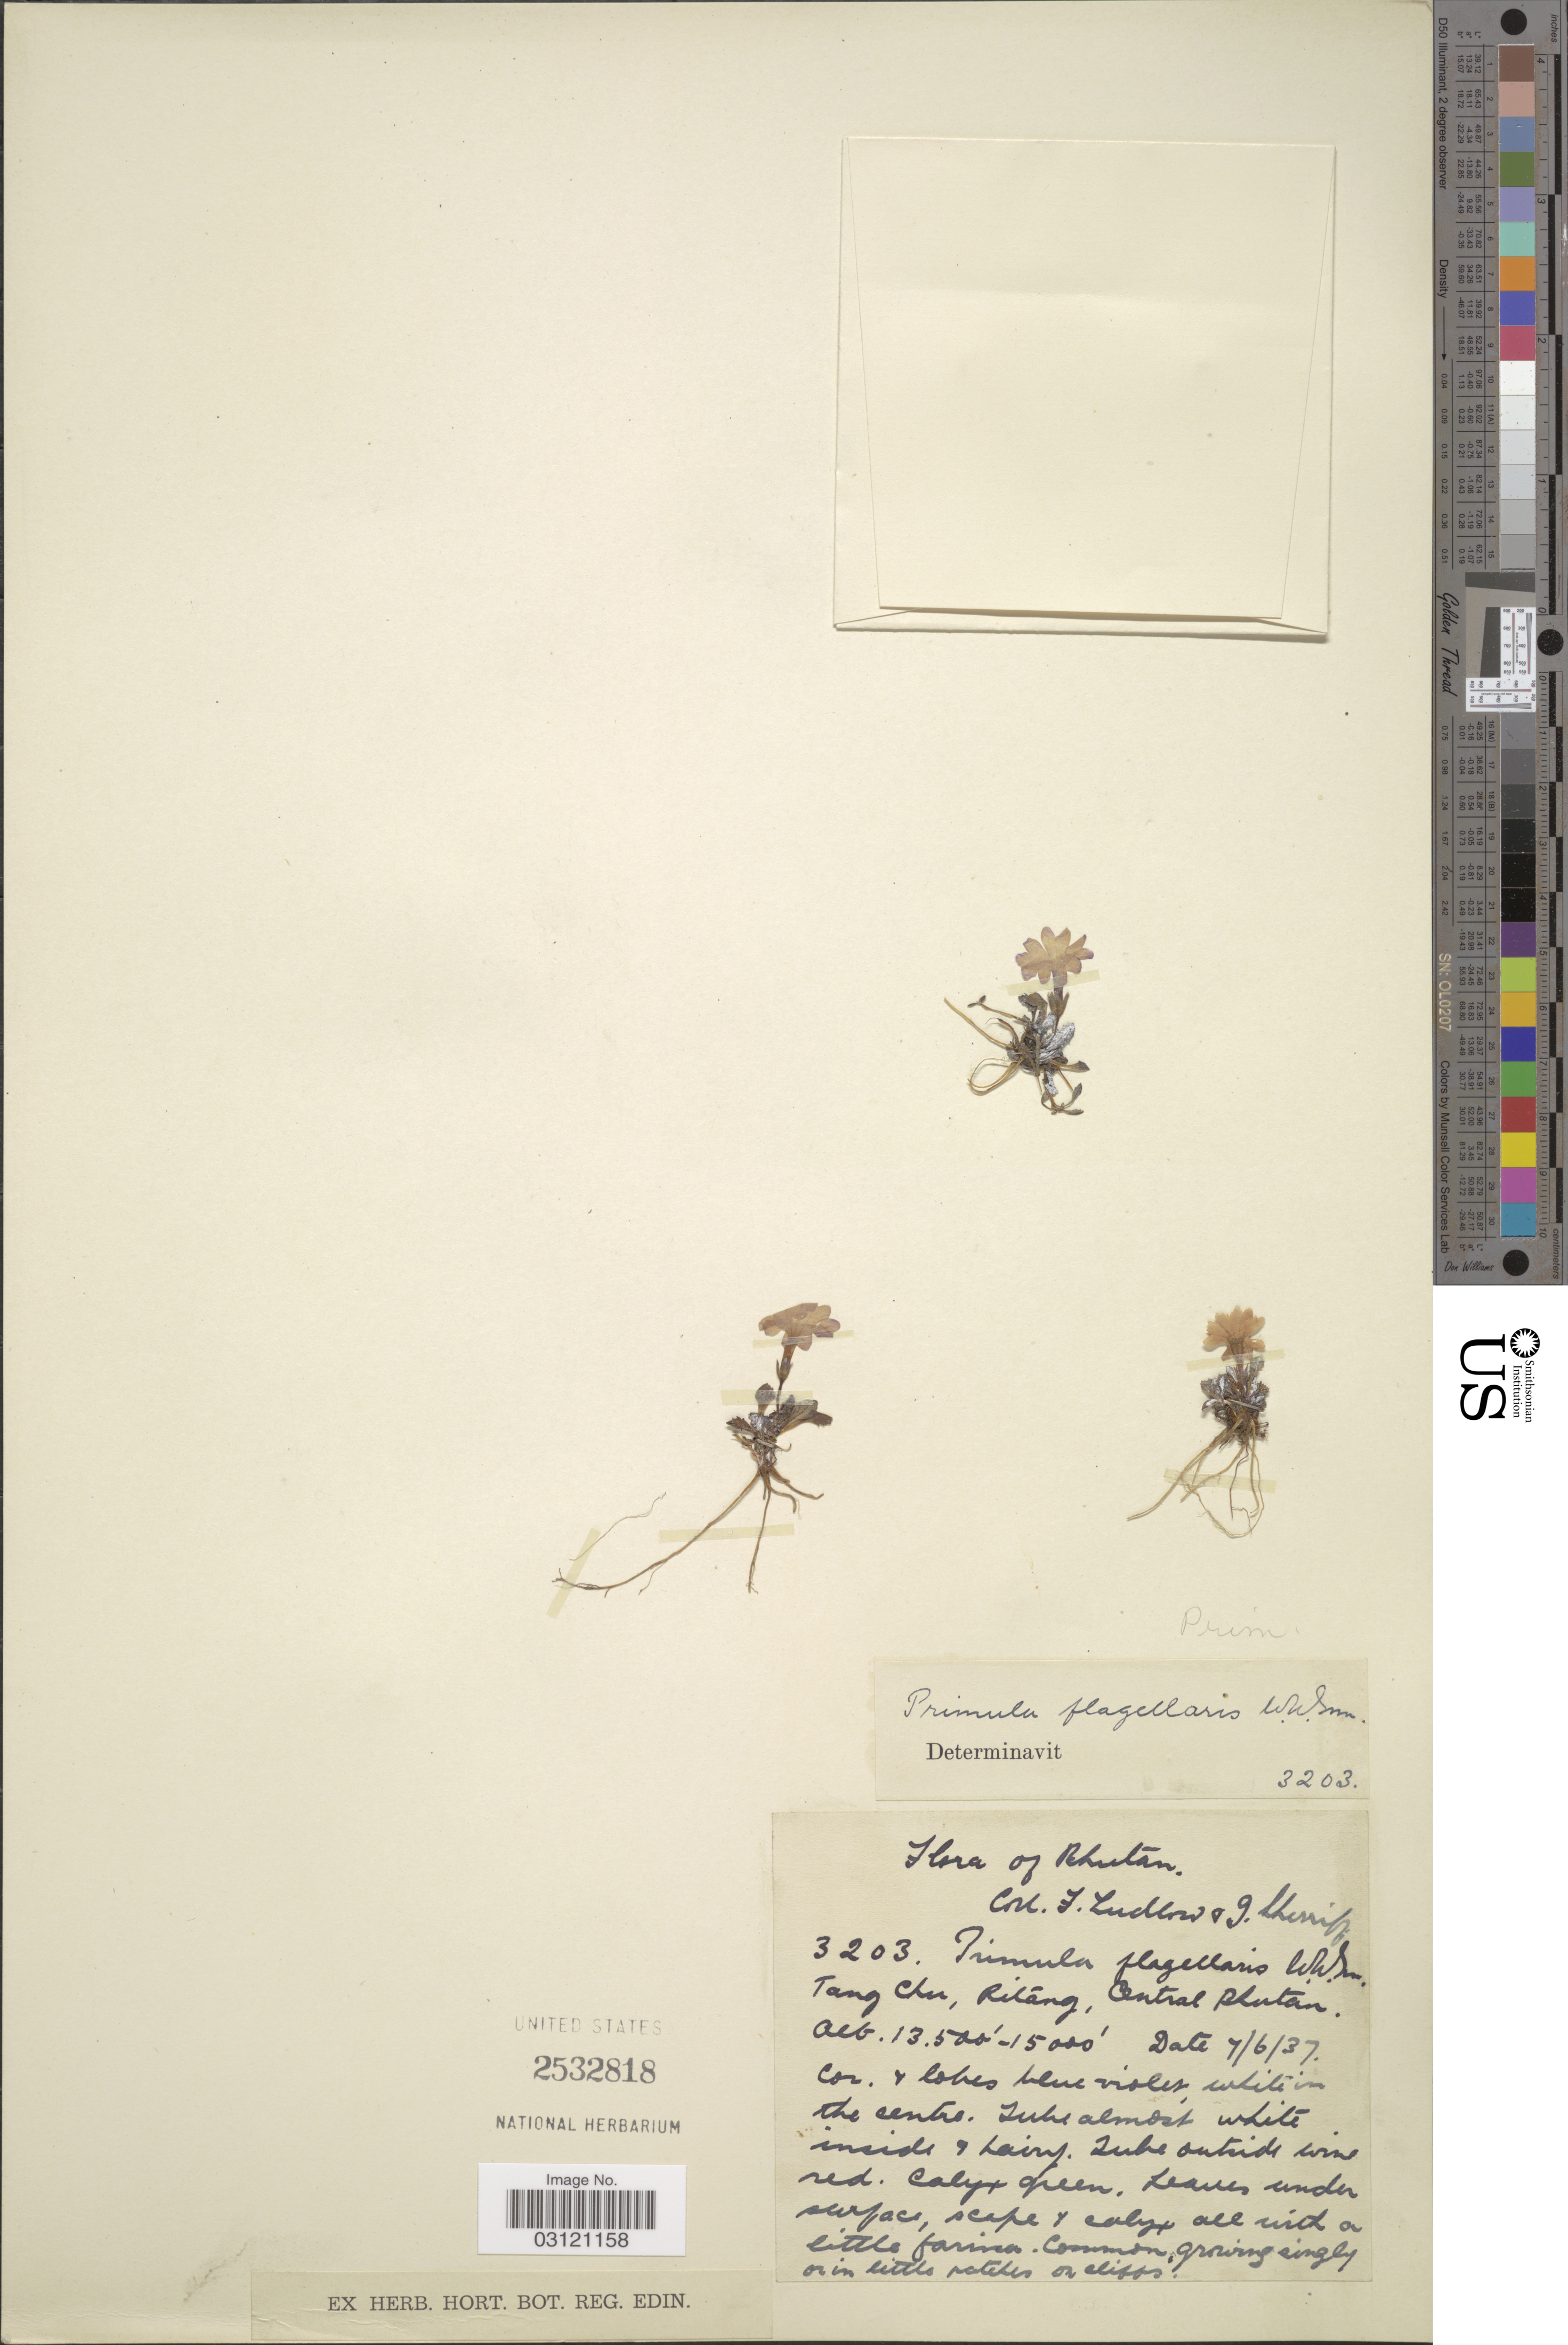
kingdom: Plantae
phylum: Tracheophyta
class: Magnoliopsida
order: Ericales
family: Primulaceae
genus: Primula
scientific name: Primula flagellaris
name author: W.W. Sm.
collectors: F. Ludlow & G. Sherriff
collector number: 3203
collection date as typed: Transcribed d/m/y: 7/6/37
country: Bhutan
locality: Tang Chu, Ritang, Central Bhutan.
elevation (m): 4115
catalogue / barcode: US 2532818